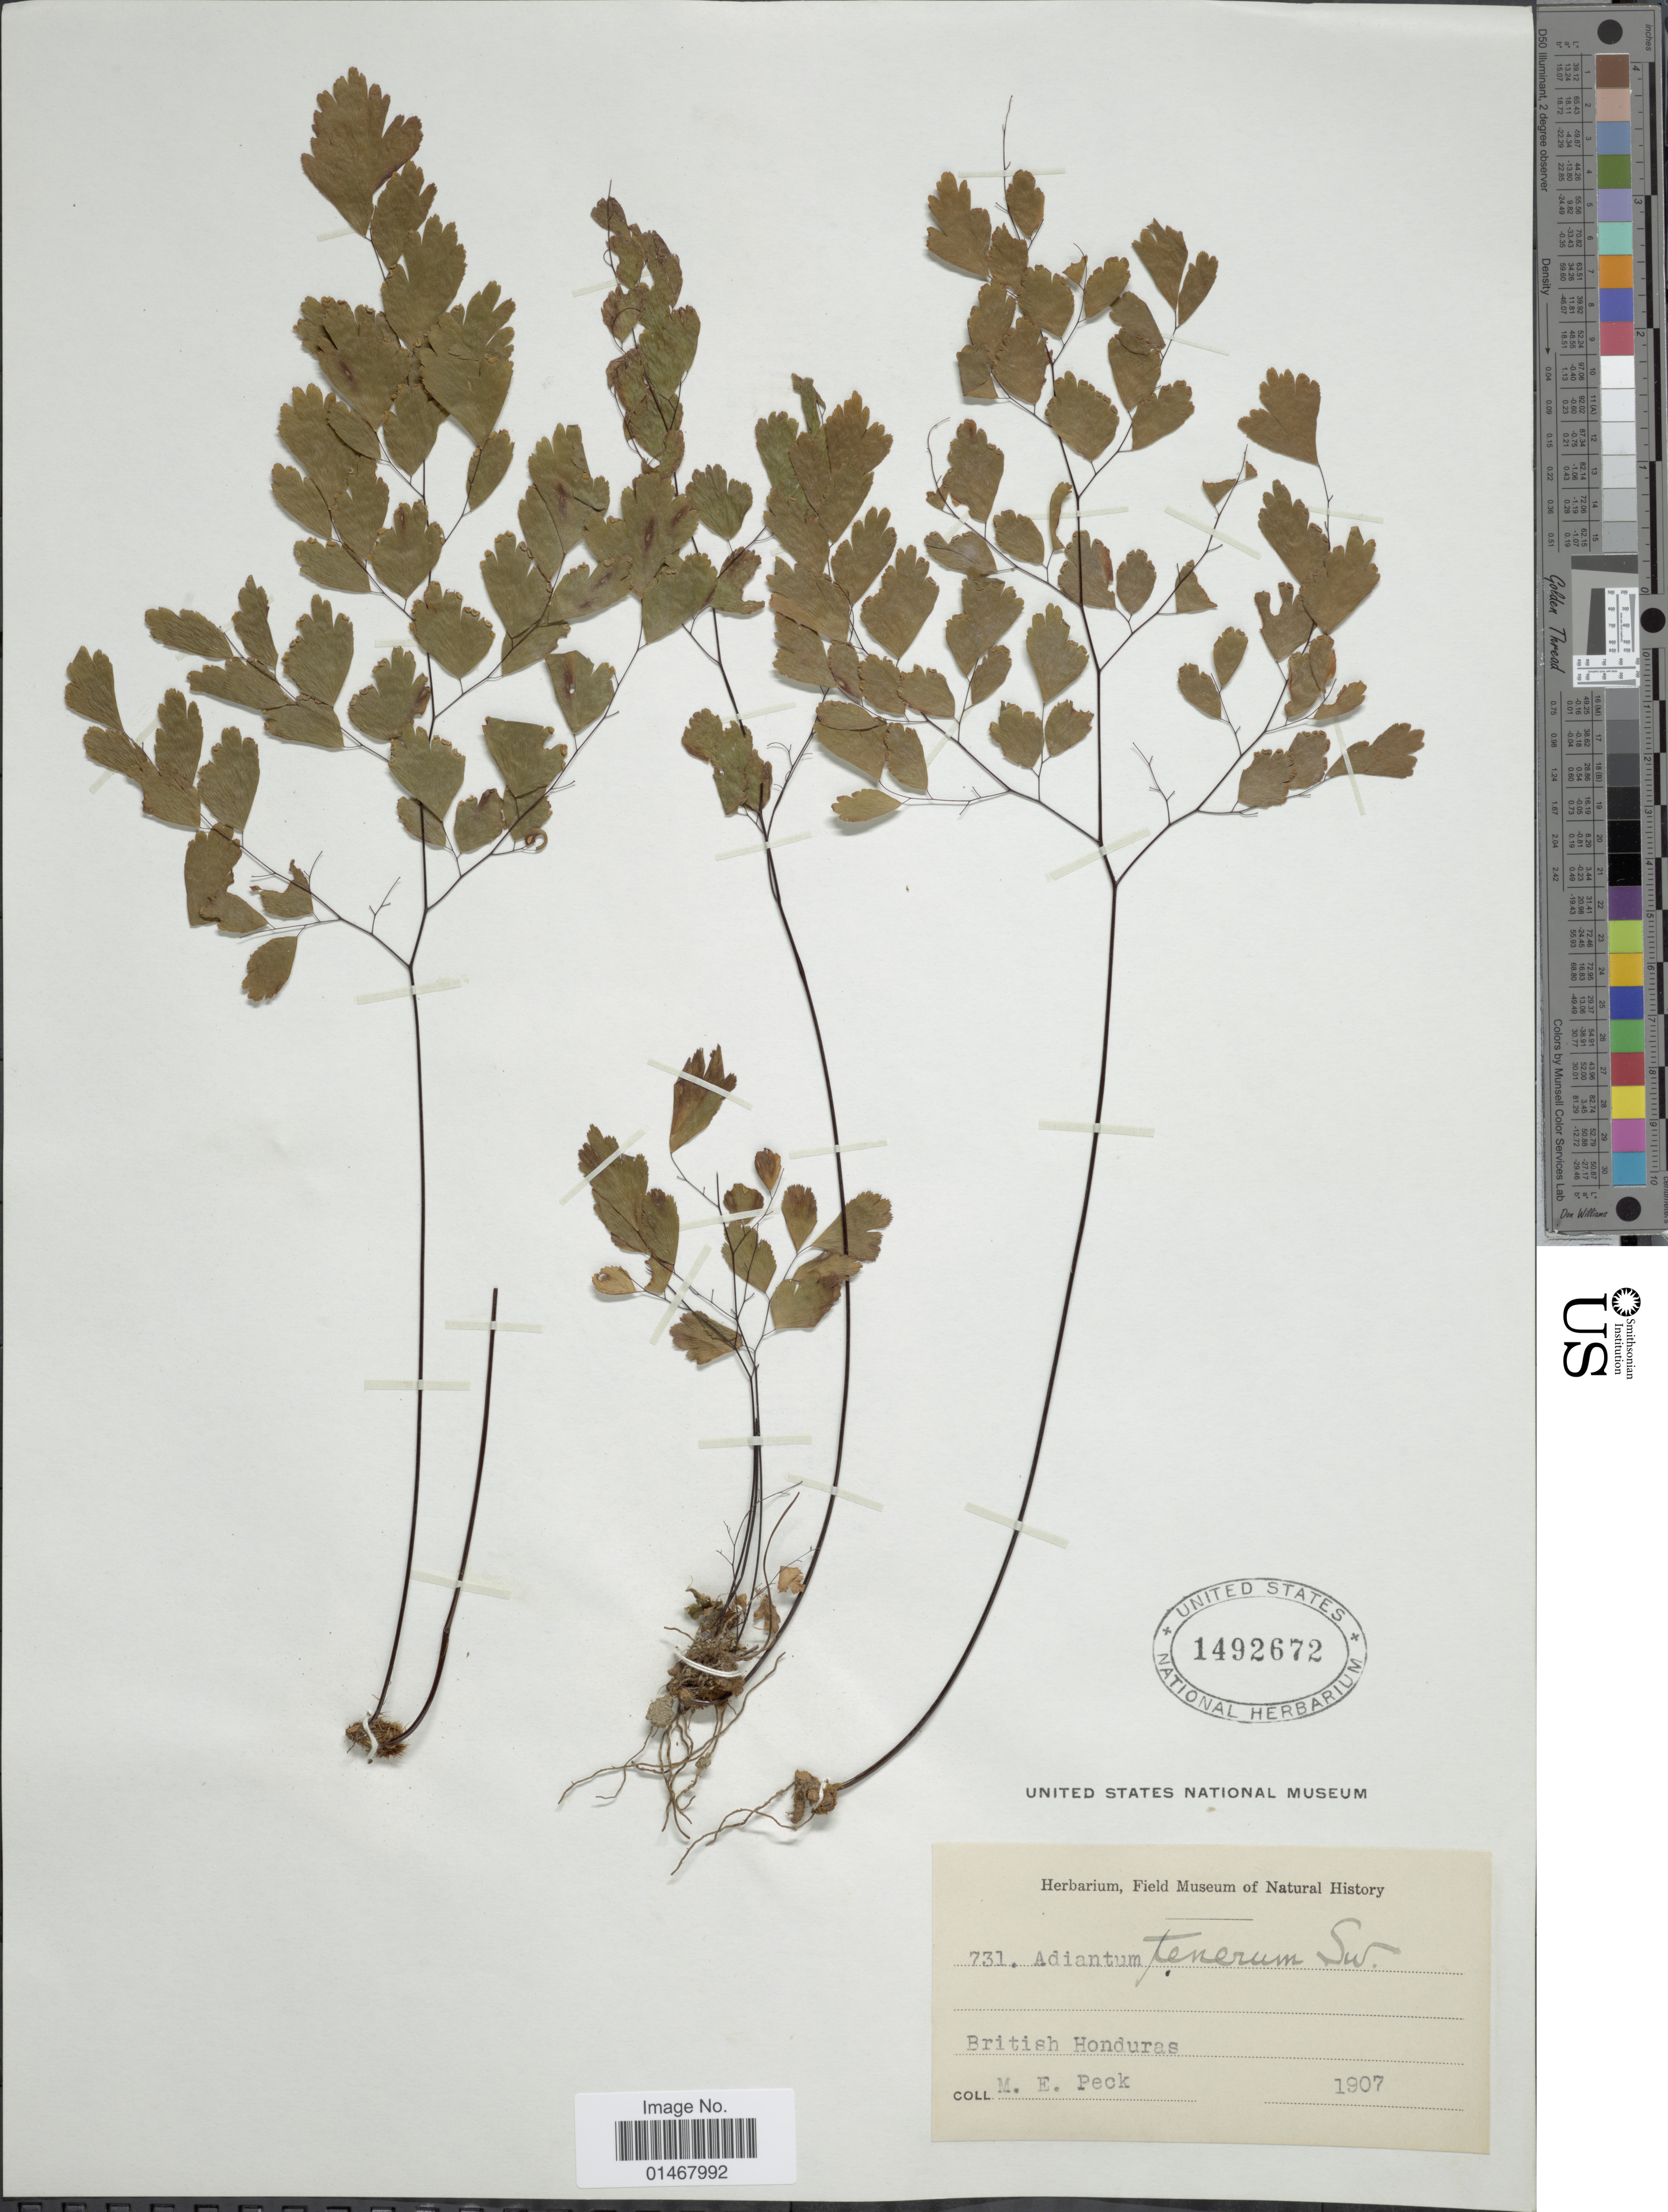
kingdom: Plantae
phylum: Tracheophyta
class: Polypodiopsida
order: Polypodiales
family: Pteridaceae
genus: Adiantum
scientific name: Adiantum tenerum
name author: Sw.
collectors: M. E. Peck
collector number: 731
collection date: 1907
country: Belize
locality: British Honduras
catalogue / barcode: US 1492672